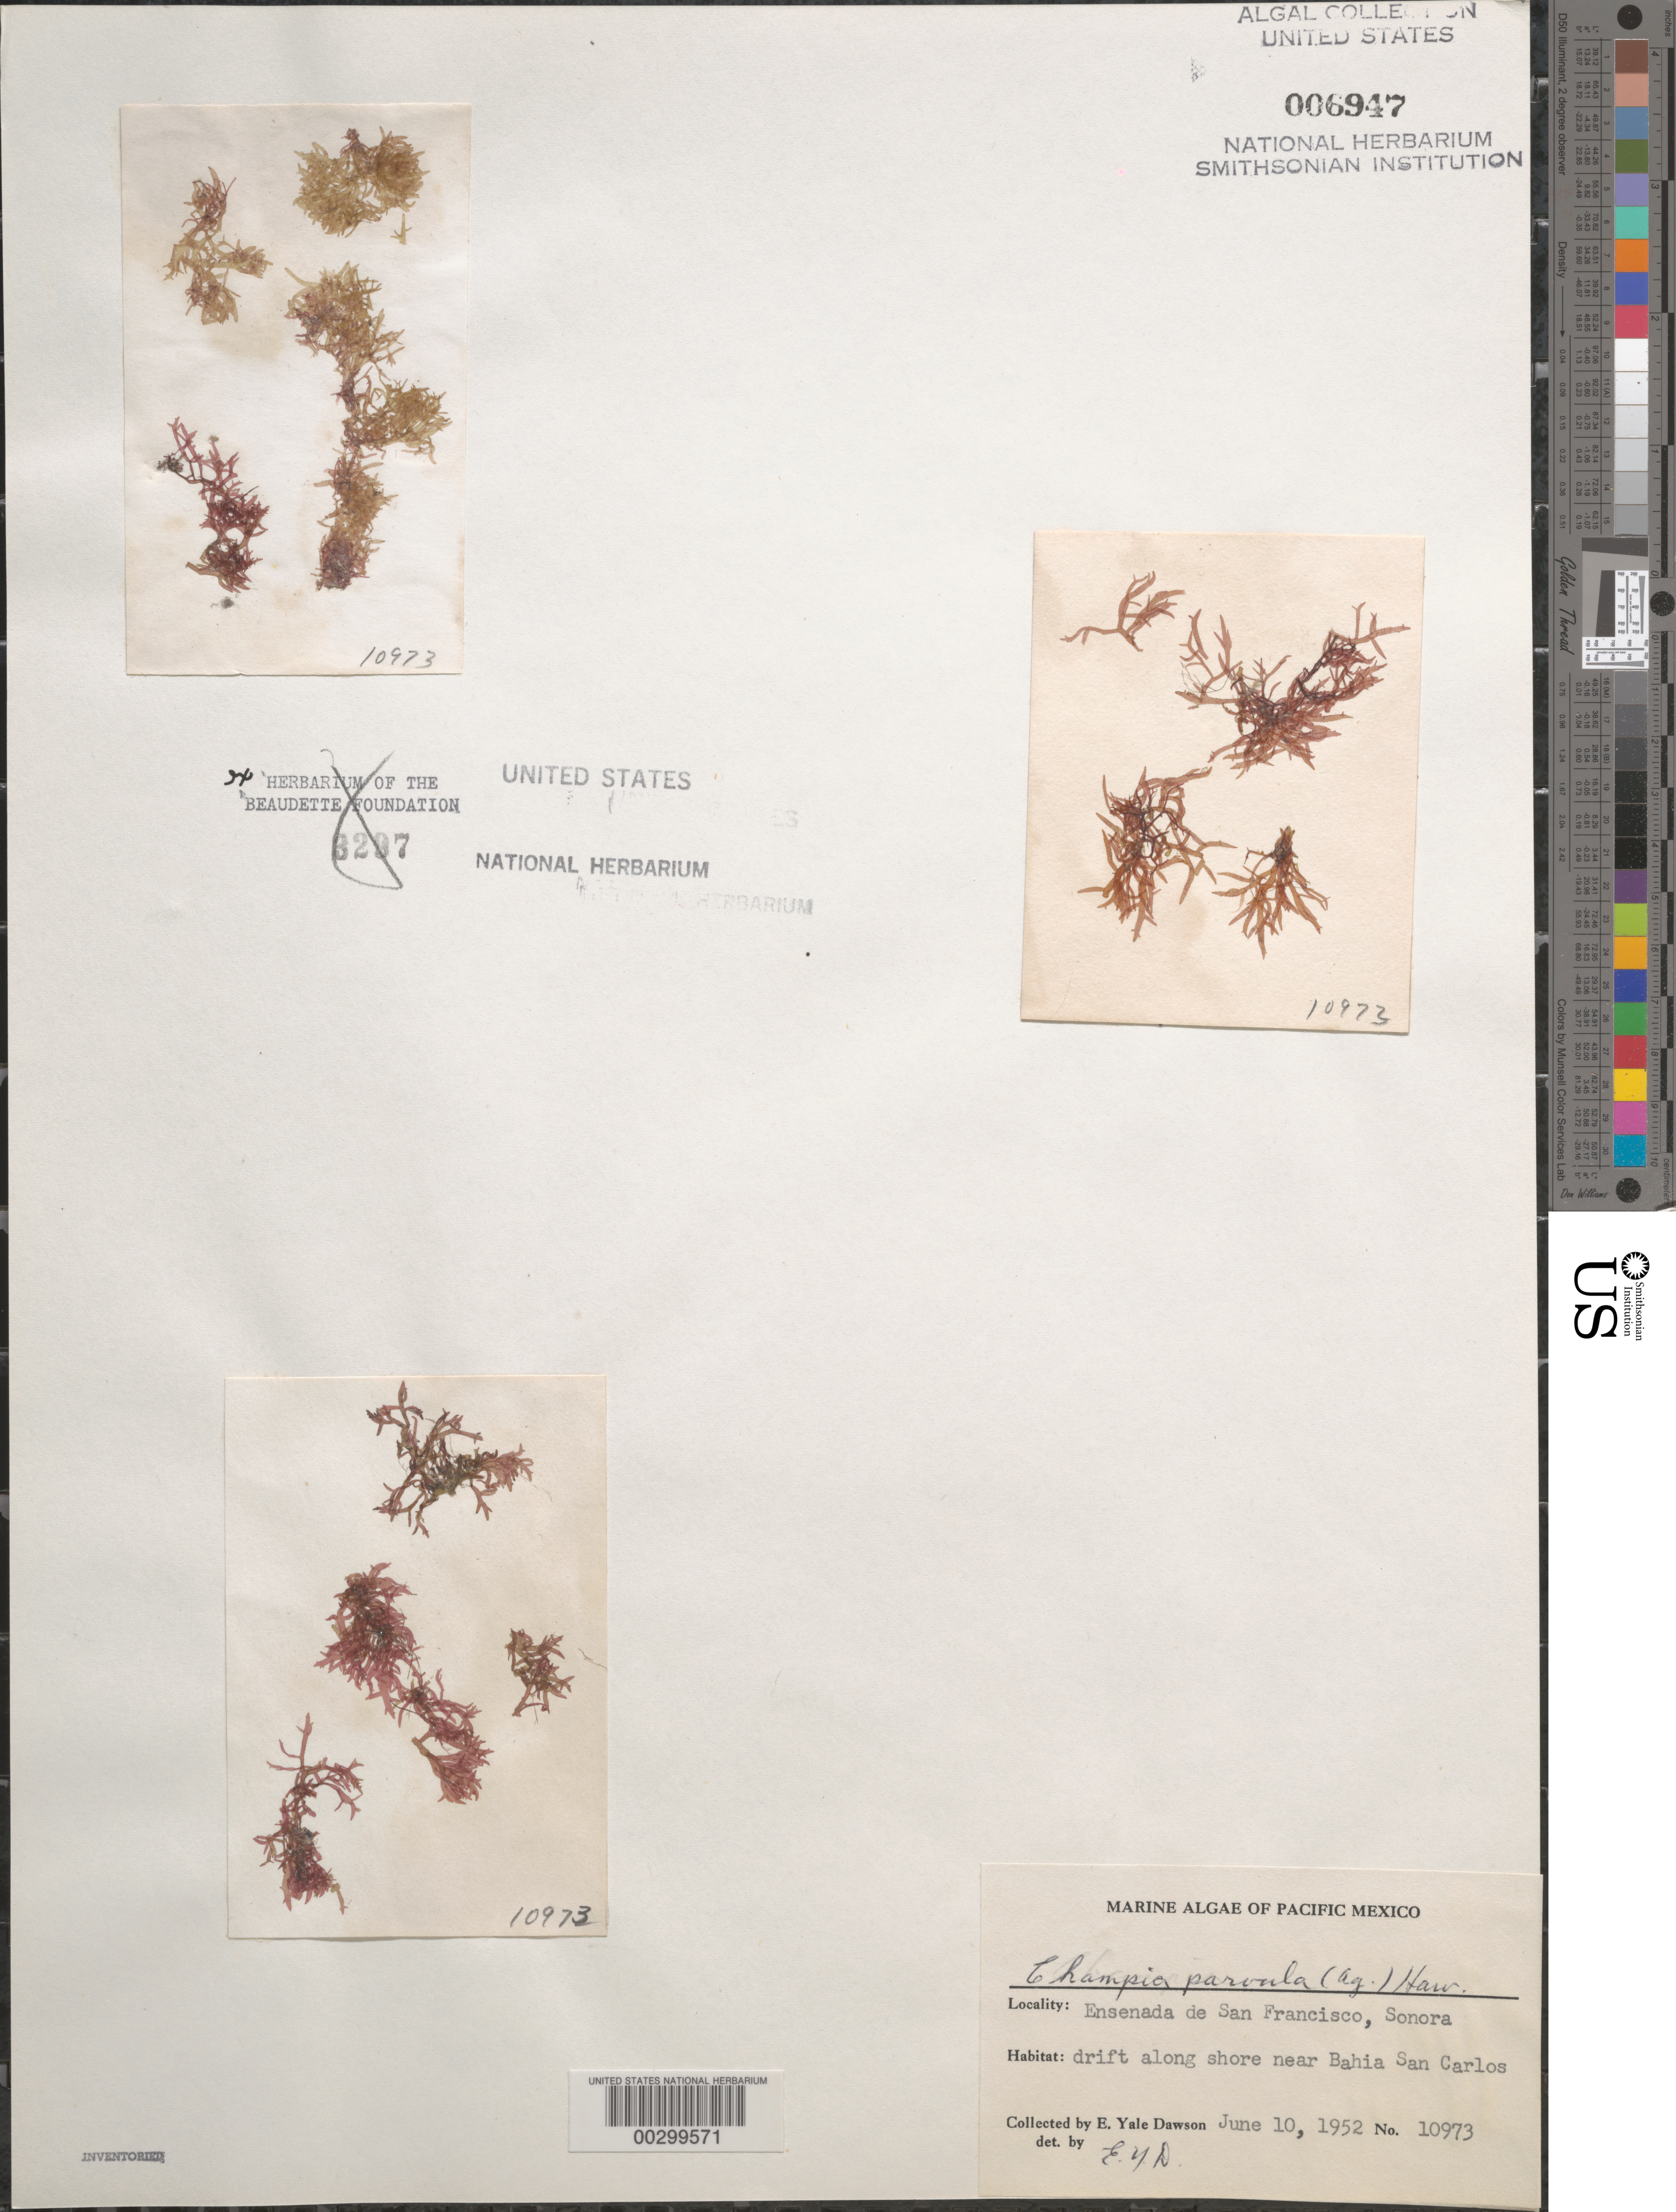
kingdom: Plantae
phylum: Rhodophyta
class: Florideophyceae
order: Rhodymeniales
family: Champiaceae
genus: Champia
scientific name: Champia parvula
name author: (C. Agardh) Harv.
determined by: Dawson, E. Y.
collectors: E. Y. Dawson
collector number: EYD 10973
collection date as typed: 10 Jun 1952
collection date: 1952-06-10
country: Mexico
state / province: Sonora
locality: Ensenada de San Francisco, near Bahia San Carlos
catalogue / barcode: US 6947